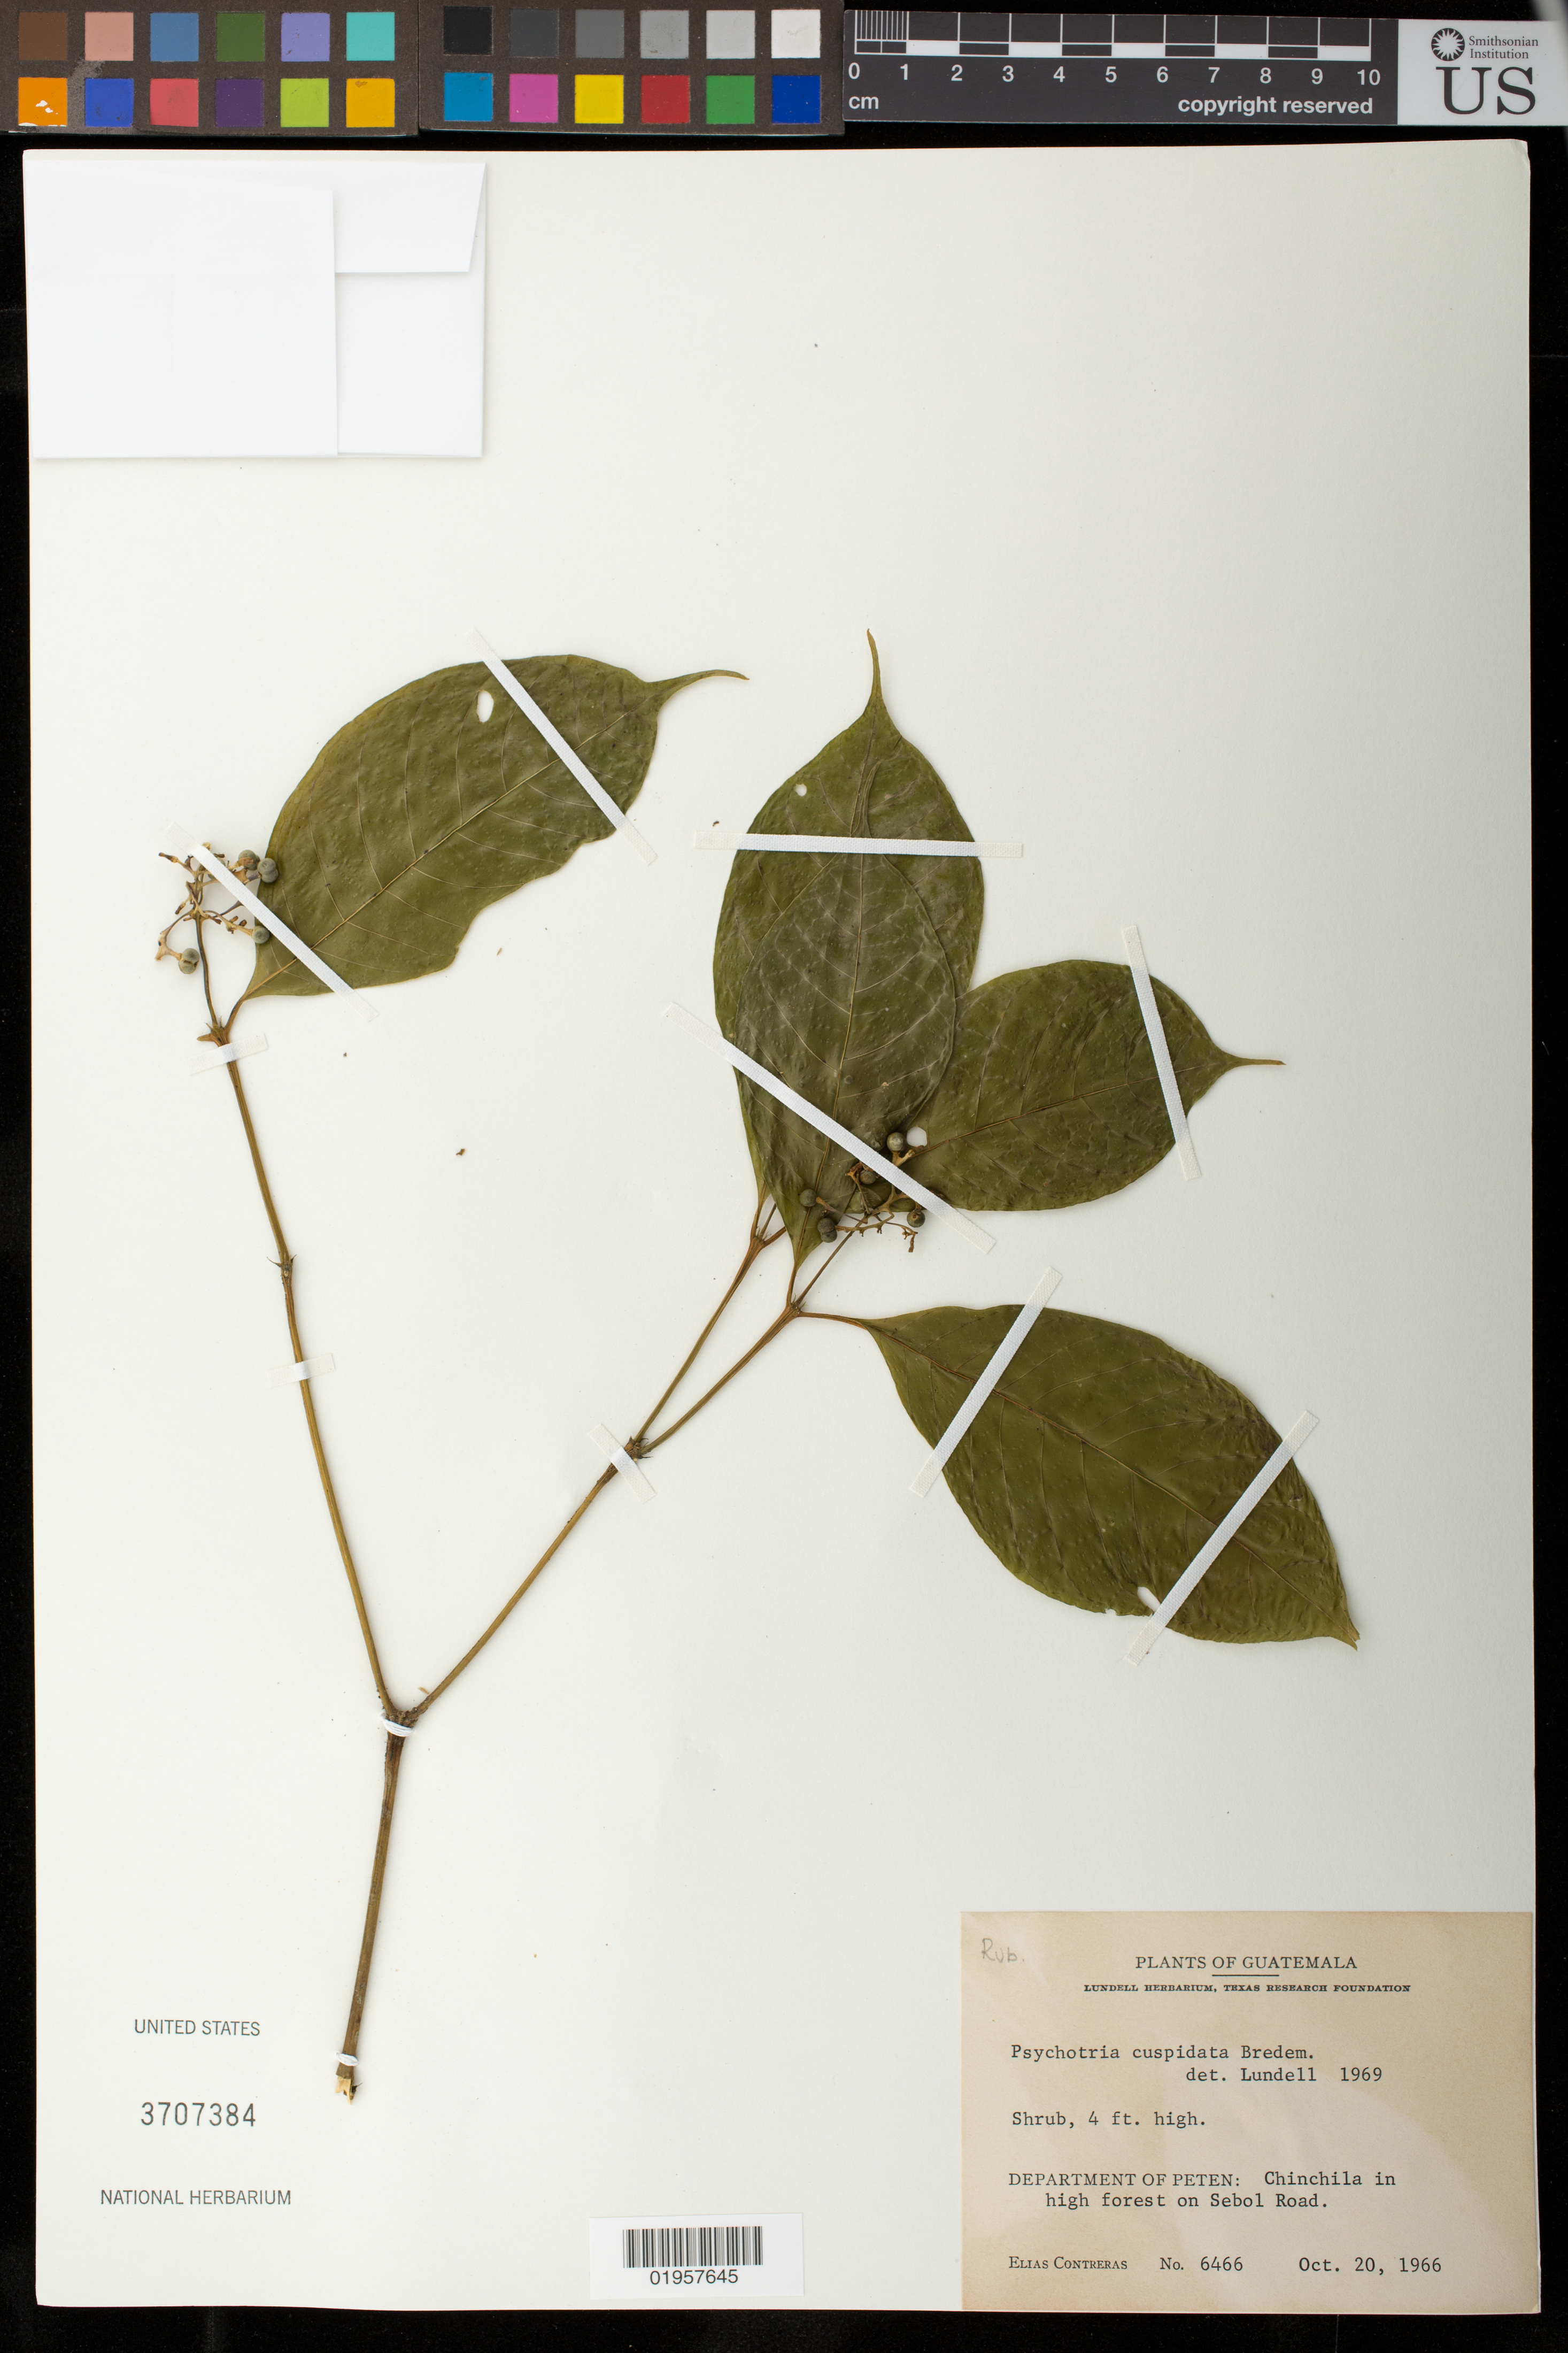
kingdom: Plantae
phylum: Tracheophyta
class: Magnoliopsida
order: Gentianales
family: Rubiaceae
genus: Psychotria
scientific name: Psychotria cuspidata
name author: Bredem. ex Schult.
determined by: Lundell, C. L.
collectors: E. Contreras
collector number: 6466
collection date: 1966-10-20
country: Guatemala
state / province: El Petén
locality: Chinchila, on Sebol Road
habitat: In high forest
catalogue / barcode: US 3707384